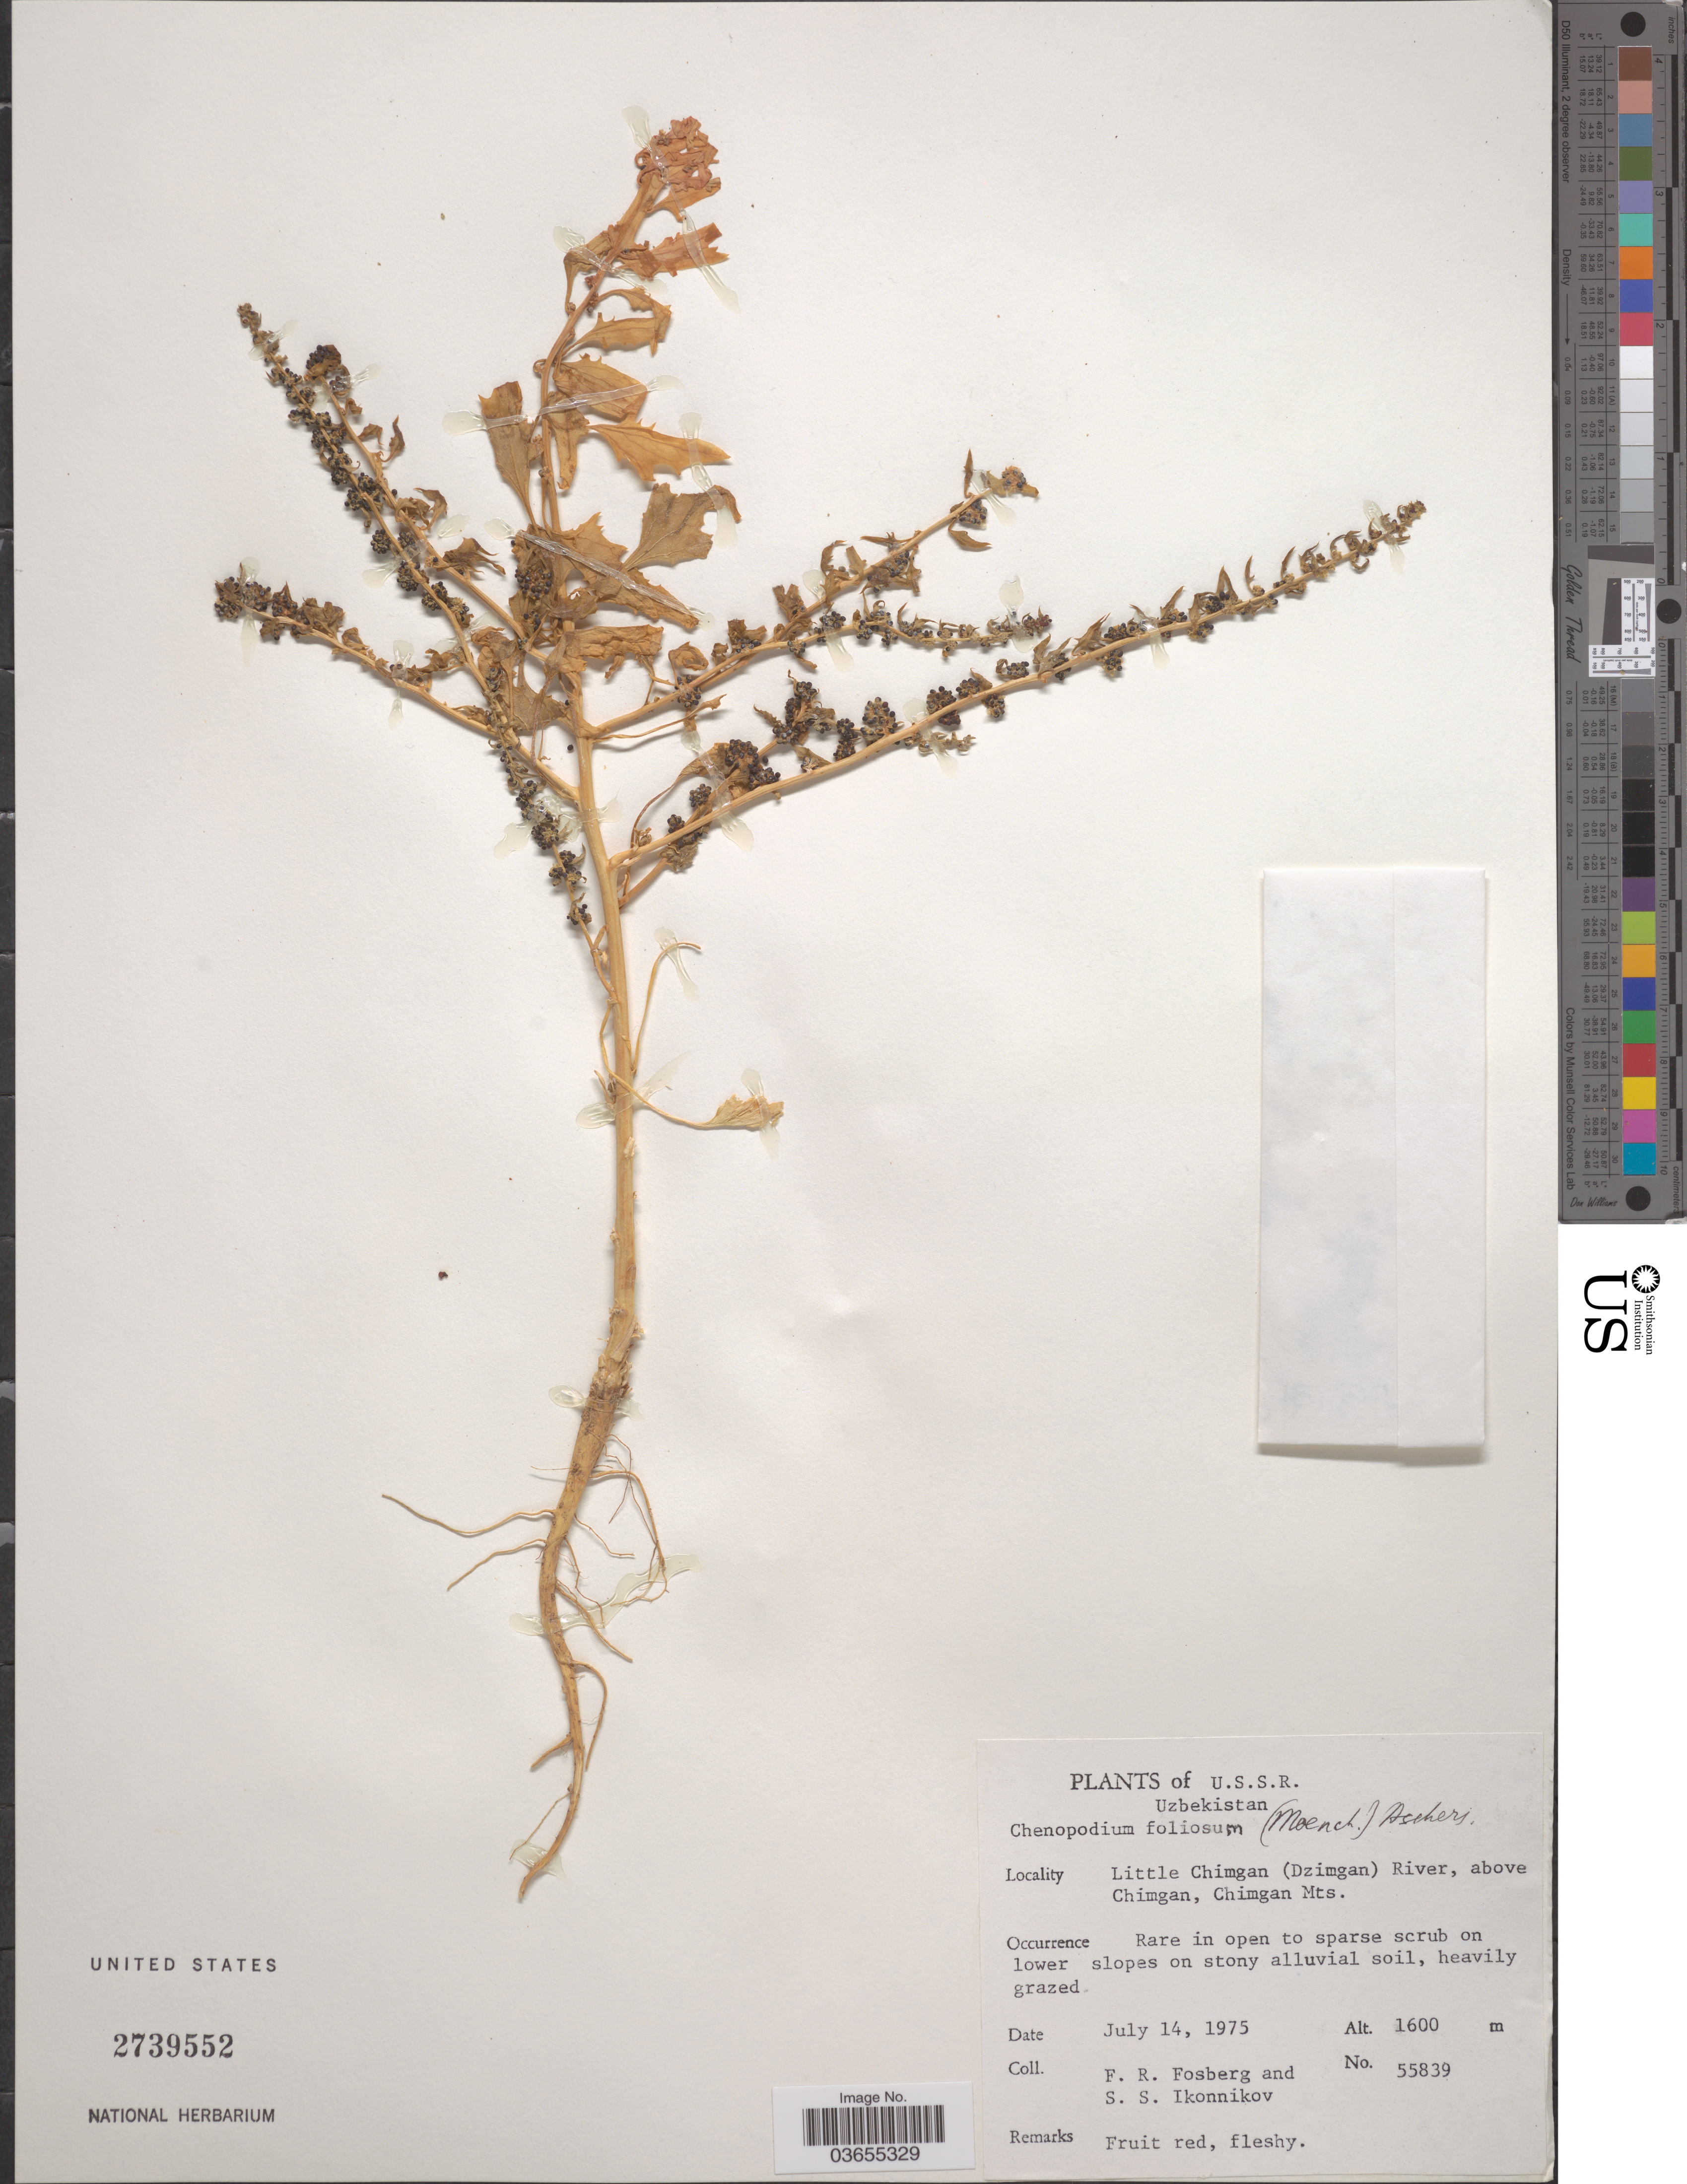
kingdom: Plantae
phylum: Tracheophyta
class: Magnoliopsida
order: Caryophyllales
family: Amaranthaceae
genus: Chenopodium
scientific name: Chenopodium foliosum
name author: Asch.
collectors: F. R. Fosberg & S. Ikonnikov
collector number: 55839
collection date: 1975-07-14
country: Uzbekistan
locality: U. S. S. R. Little Chimgan (Dzimgan) River, above Chimgan, Chimgan Mts.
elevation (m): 1600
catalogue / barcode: US 2739552